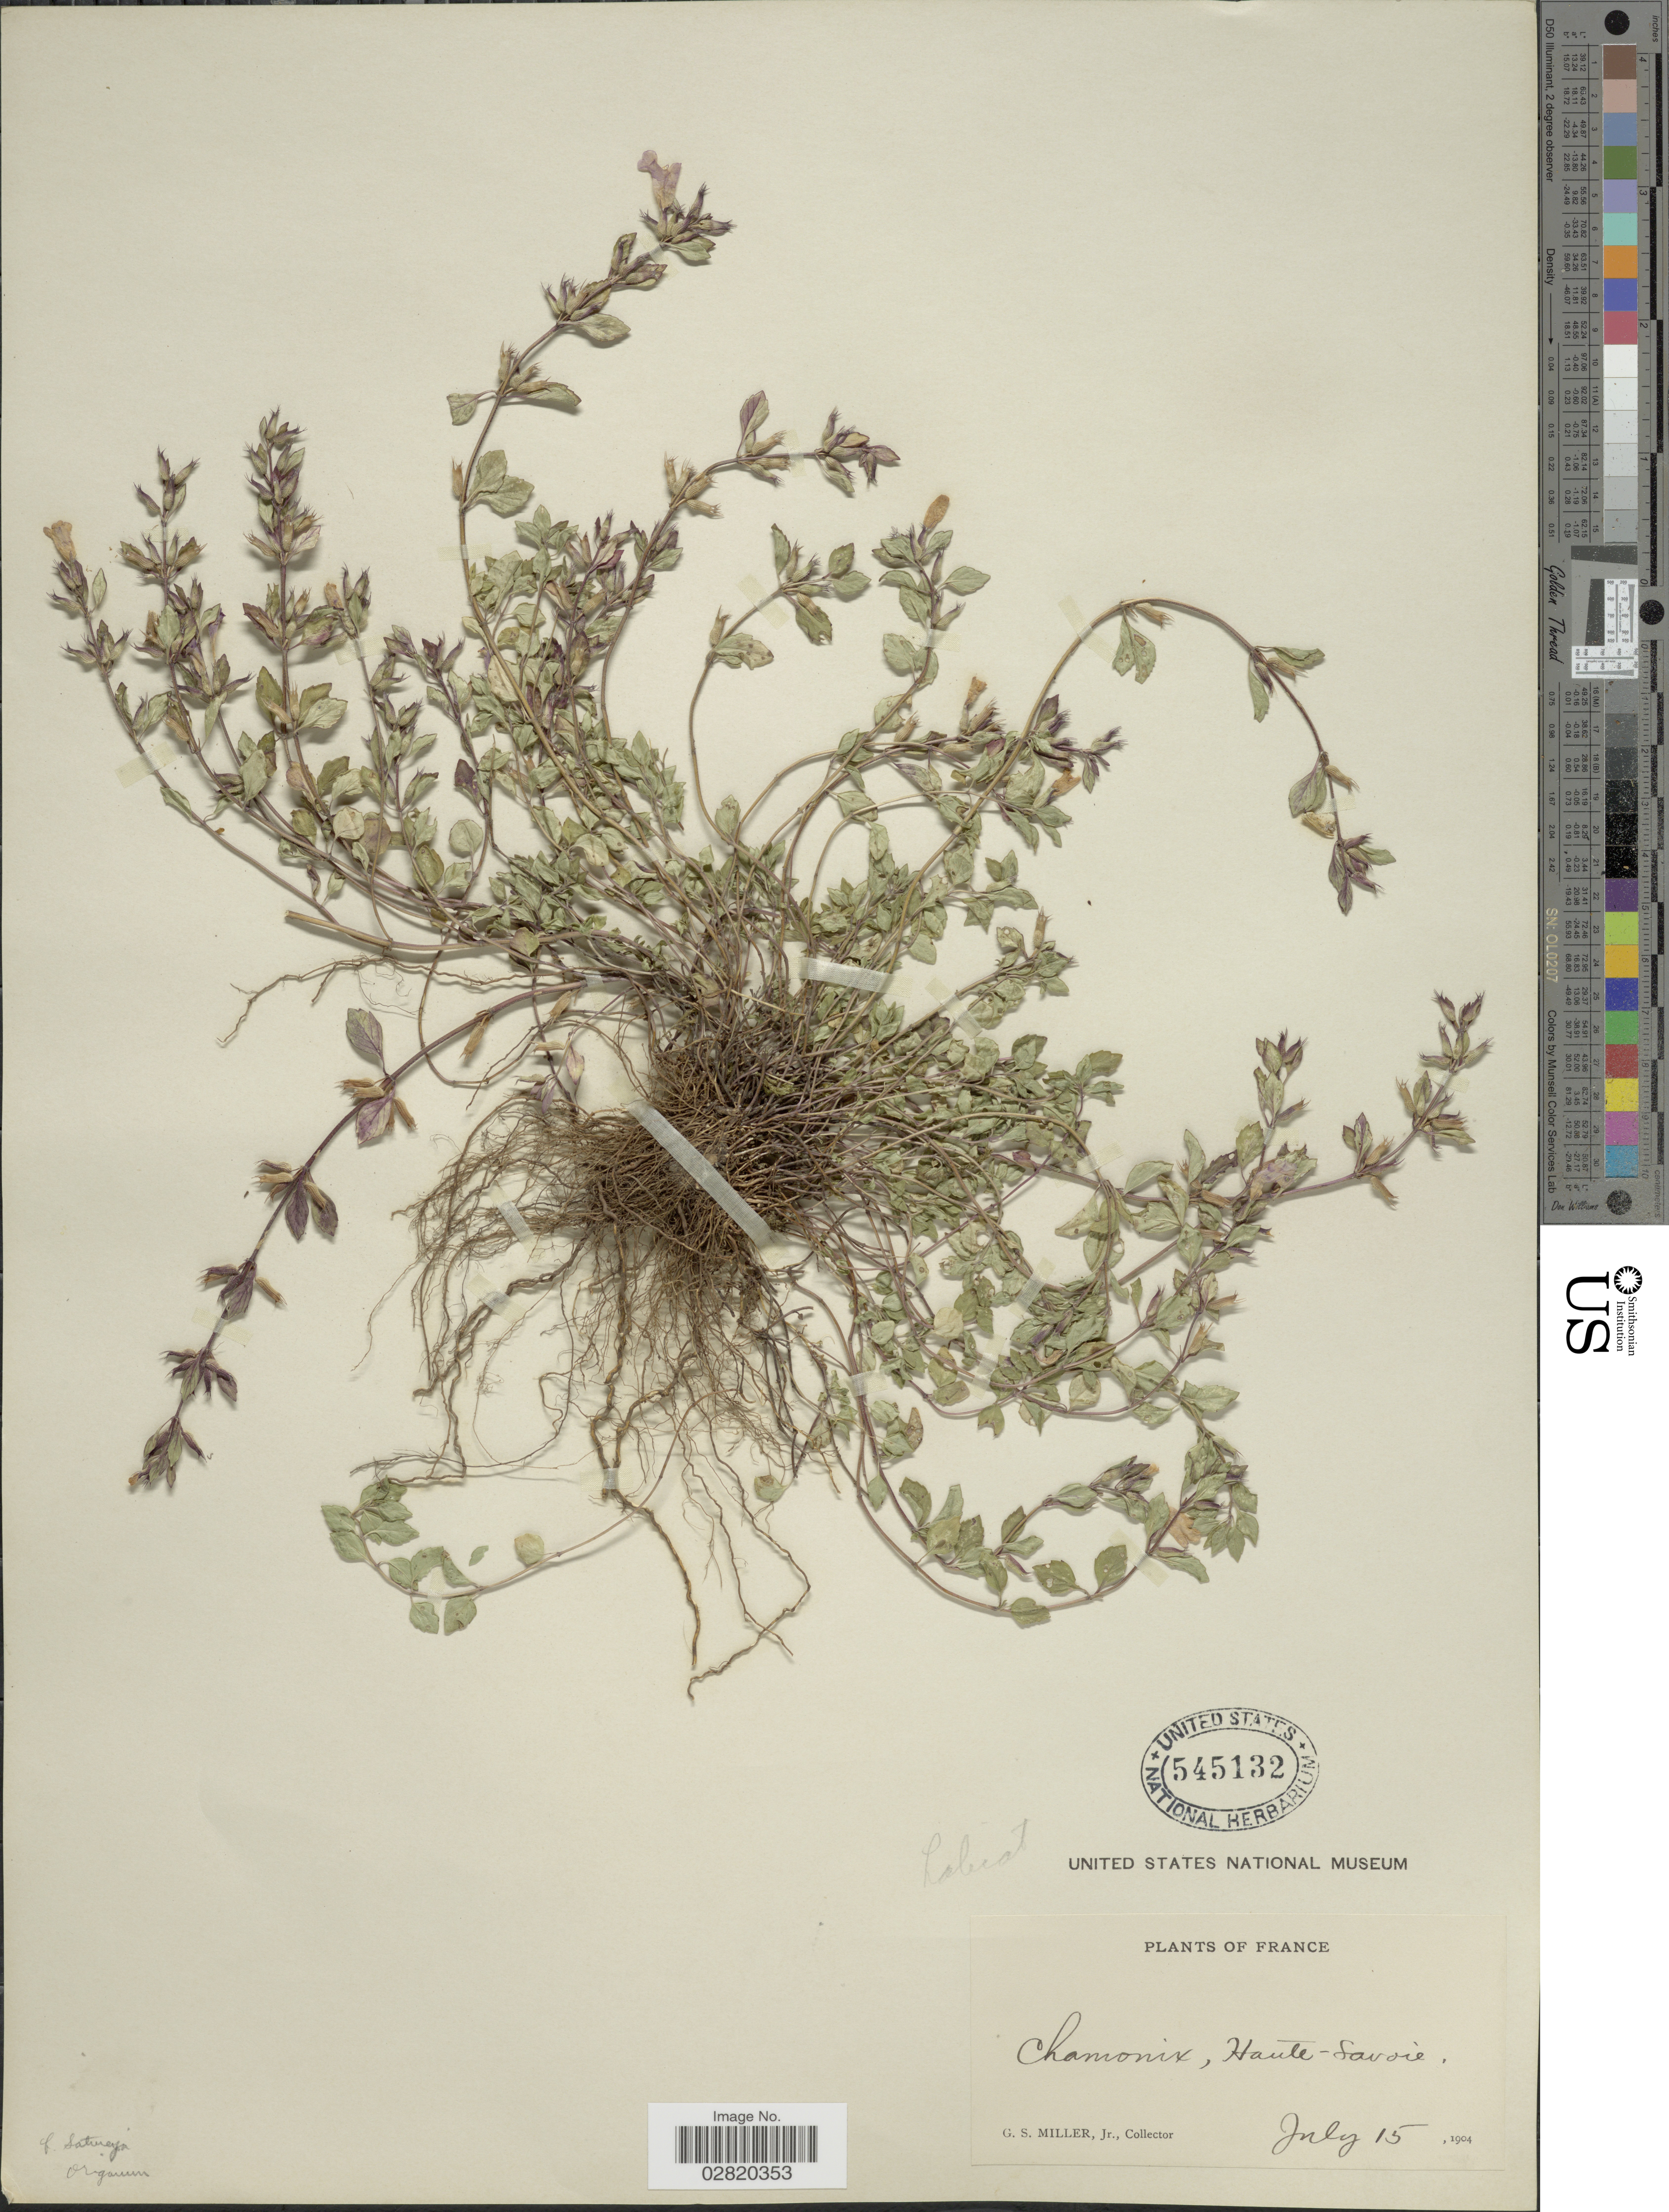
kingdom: Plantae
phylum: Tracheophyta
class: Magnoliopsida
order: Lamiales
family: Lamiaceae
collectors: G. S. Miller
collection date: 1904-07-15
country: France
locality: Chamonix, Haute- Savoie.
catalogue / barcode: US 545132